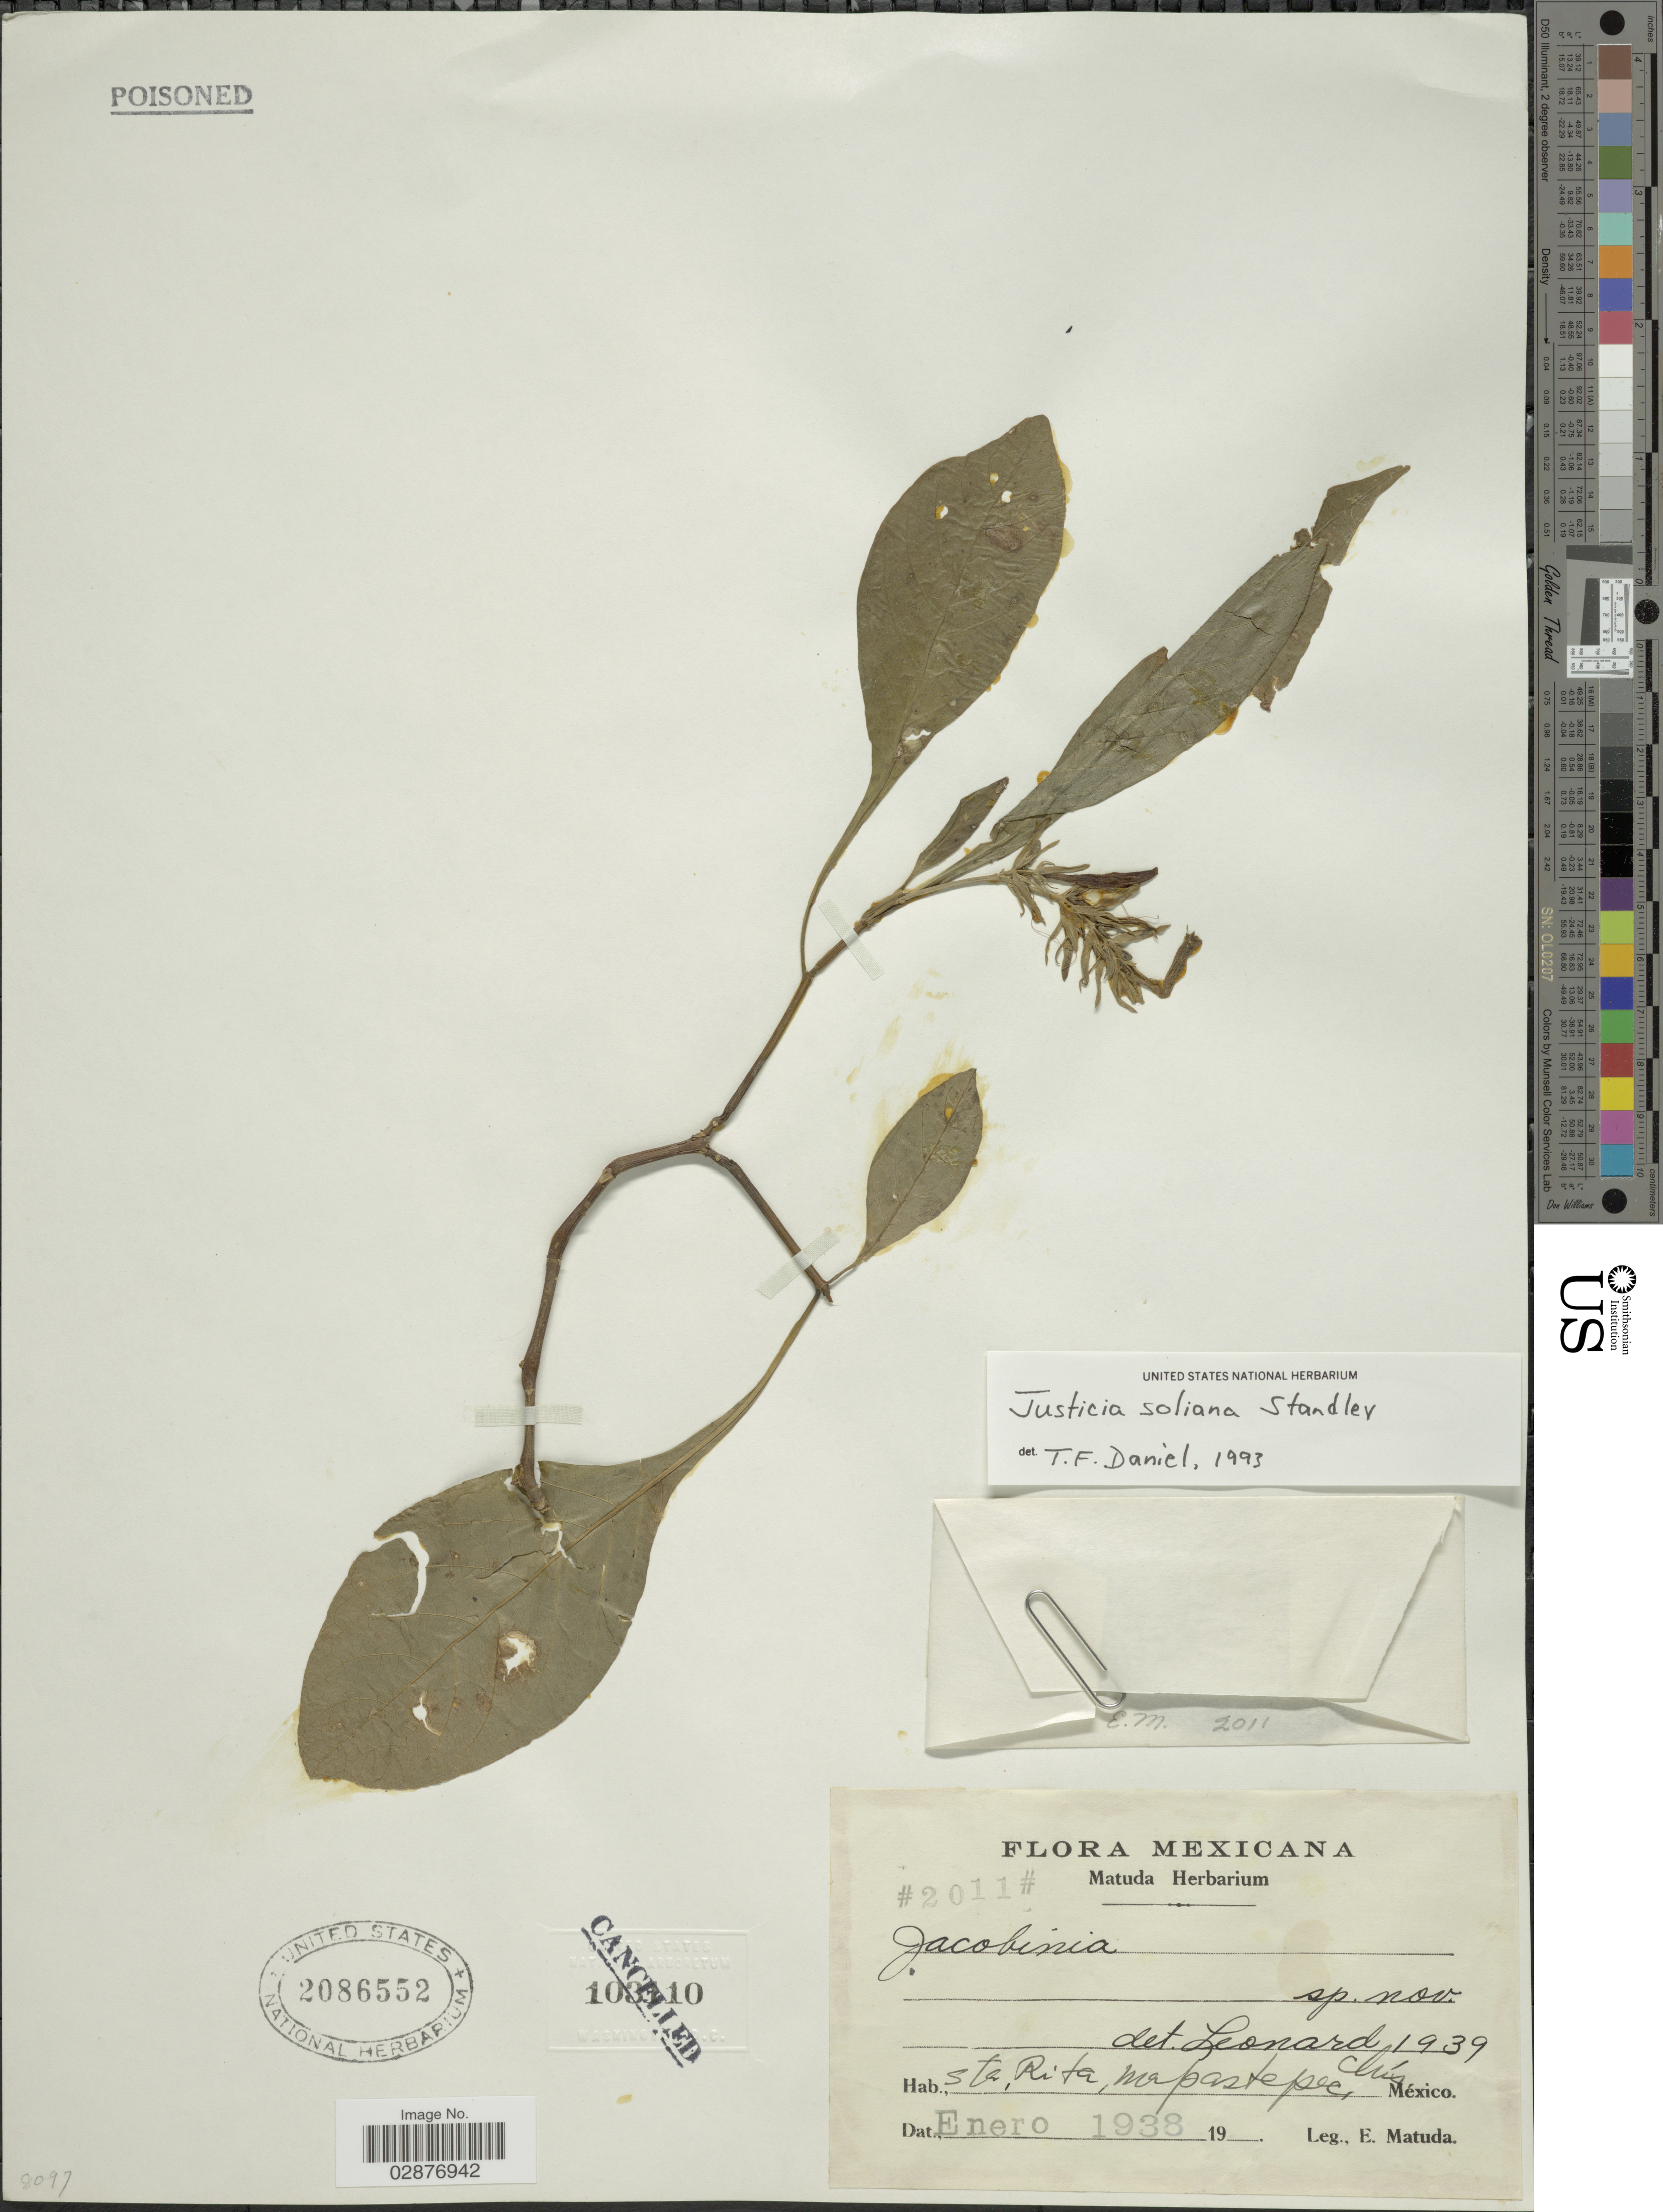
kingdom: Plantae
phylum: Tracheophyta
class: Magnoliopsida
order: Lamiales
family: Acanthaceae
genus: Justicia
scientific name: Justicia soliana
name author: Standl.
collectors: E. Matuda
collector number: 2011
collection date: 1938-01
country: Mexico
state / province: Chiapas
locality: Sta. Rita, Mapastepec.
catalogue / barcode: US 2086552